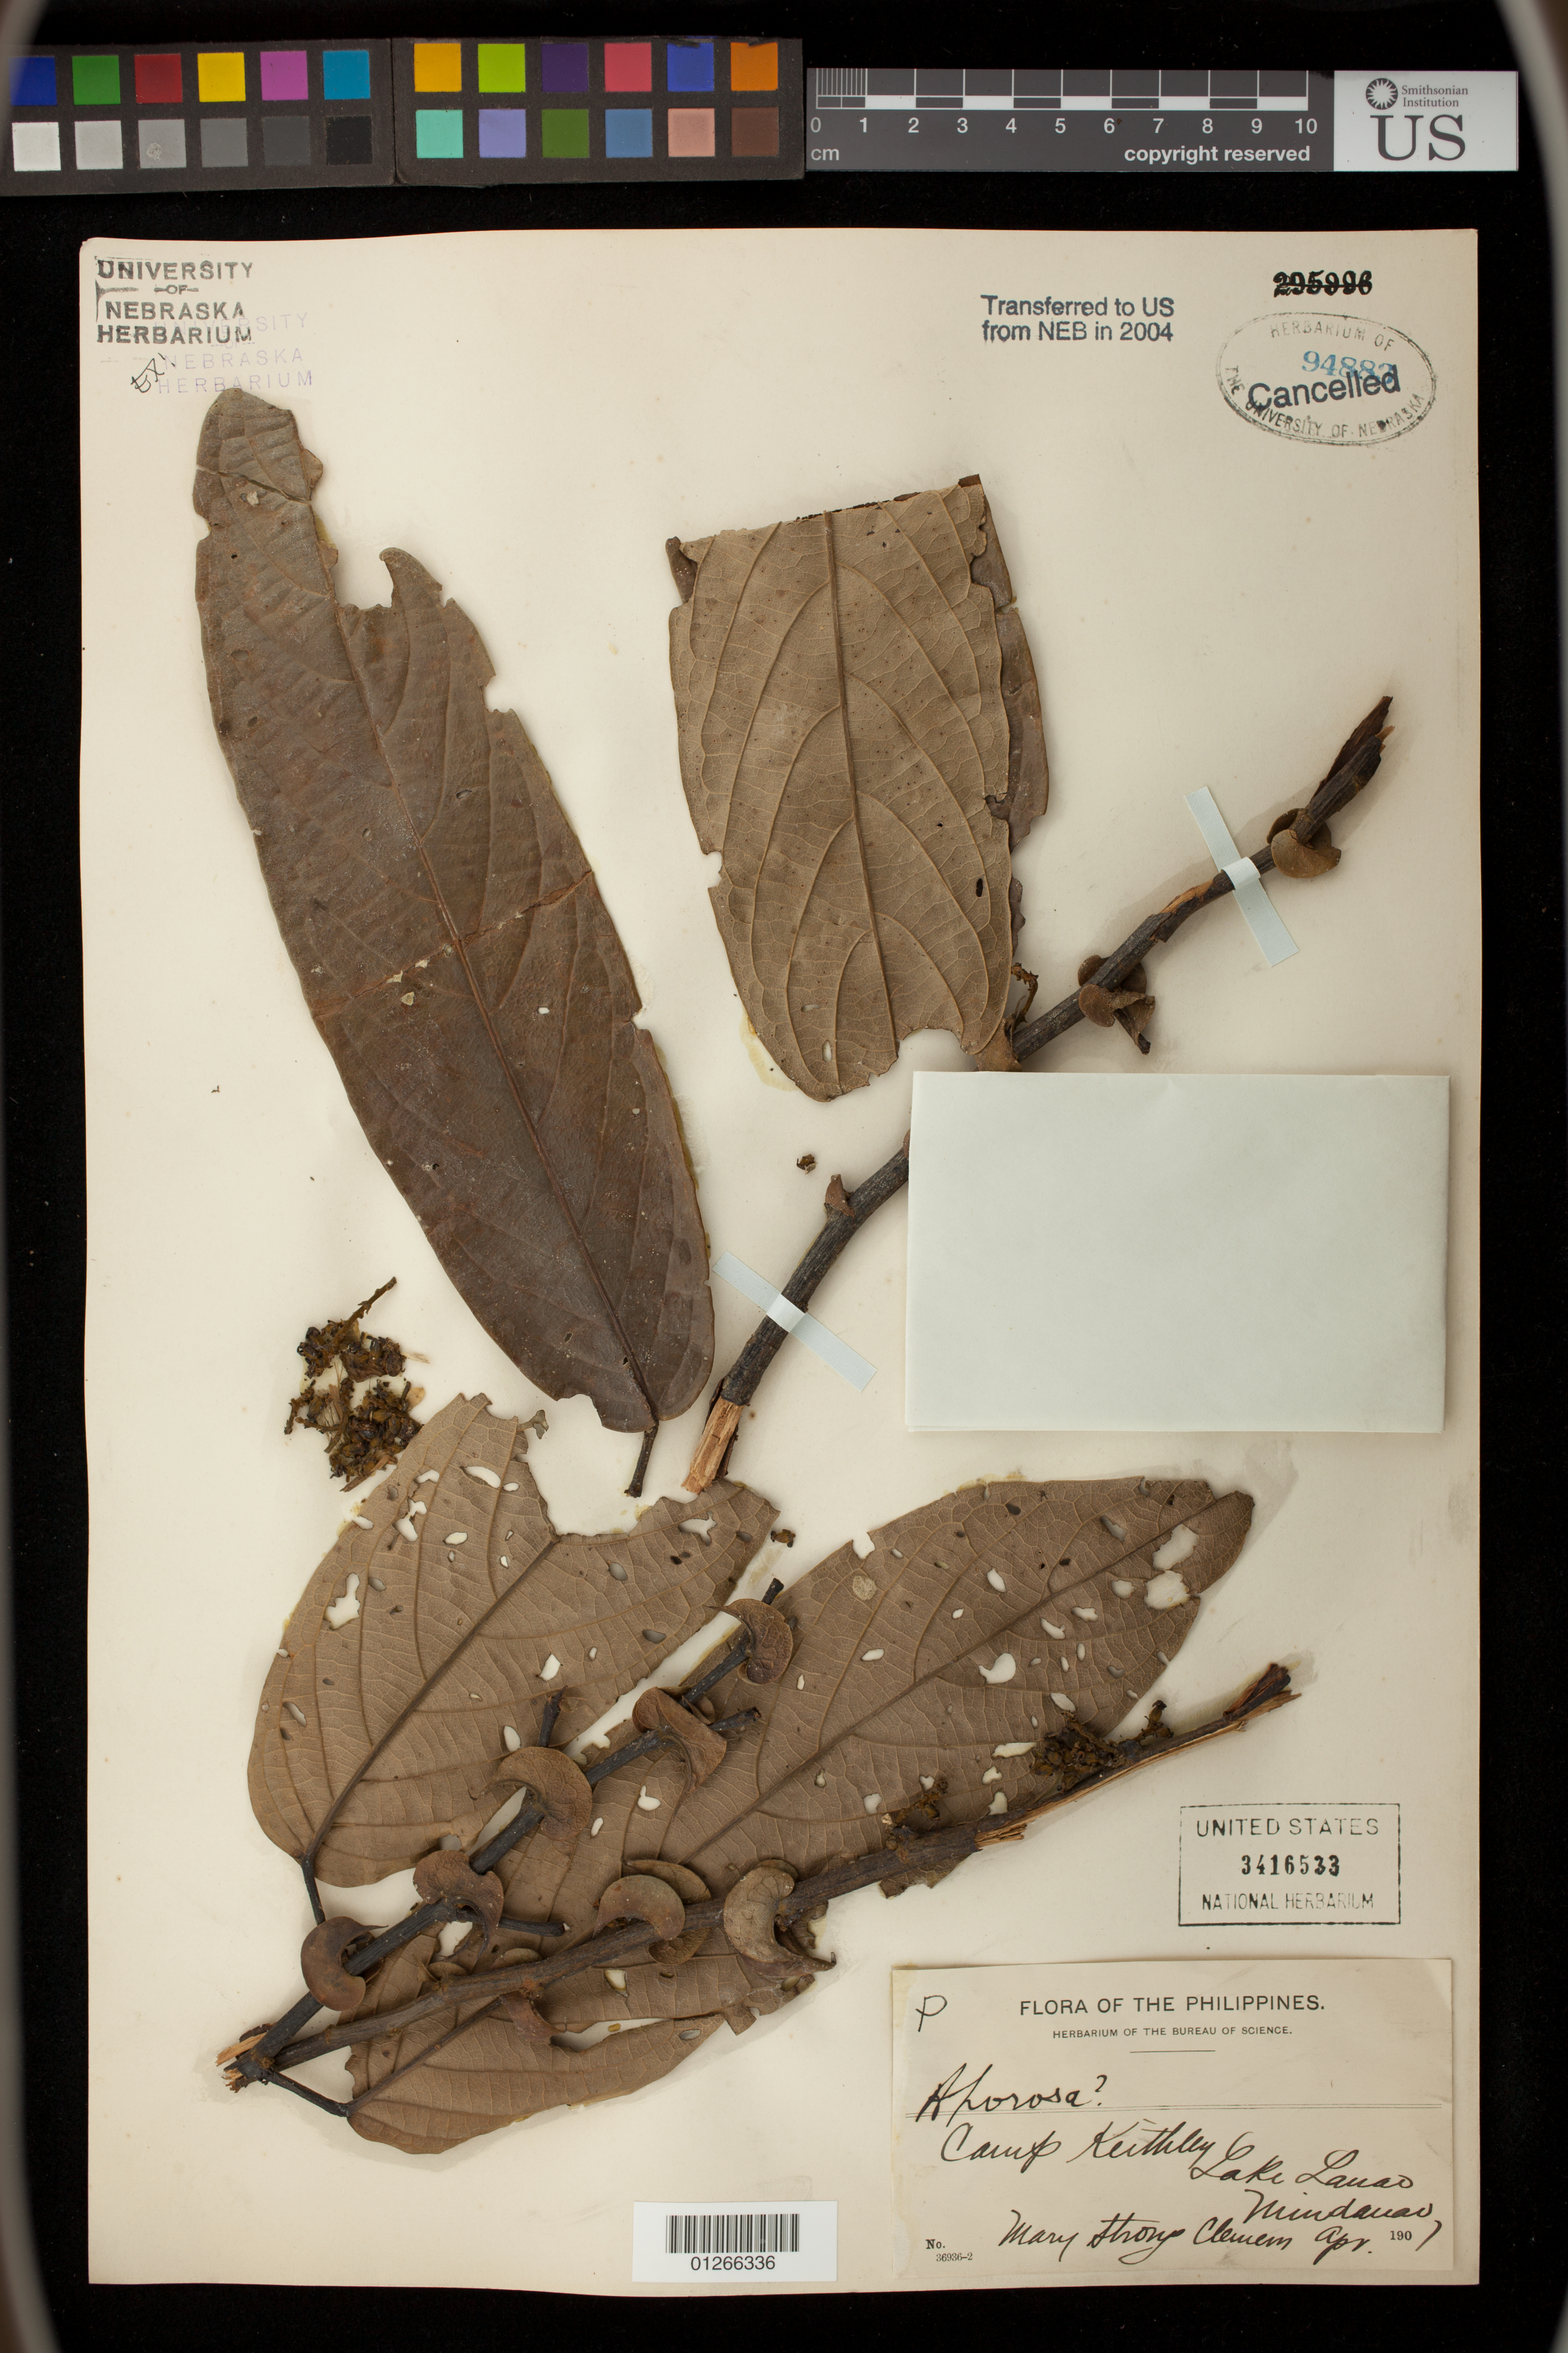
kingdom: Plantae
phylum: Tracheophyta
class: Magnoliopsida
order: Malpighiales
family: Phyllanthaceae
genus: Aporosa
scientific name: Aporosa sp.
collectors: M. S. Clemens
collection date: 1907-04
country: Philippines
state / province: Muslim Mindanao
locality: Camp Keithley, Lake Lanao, Mindanao